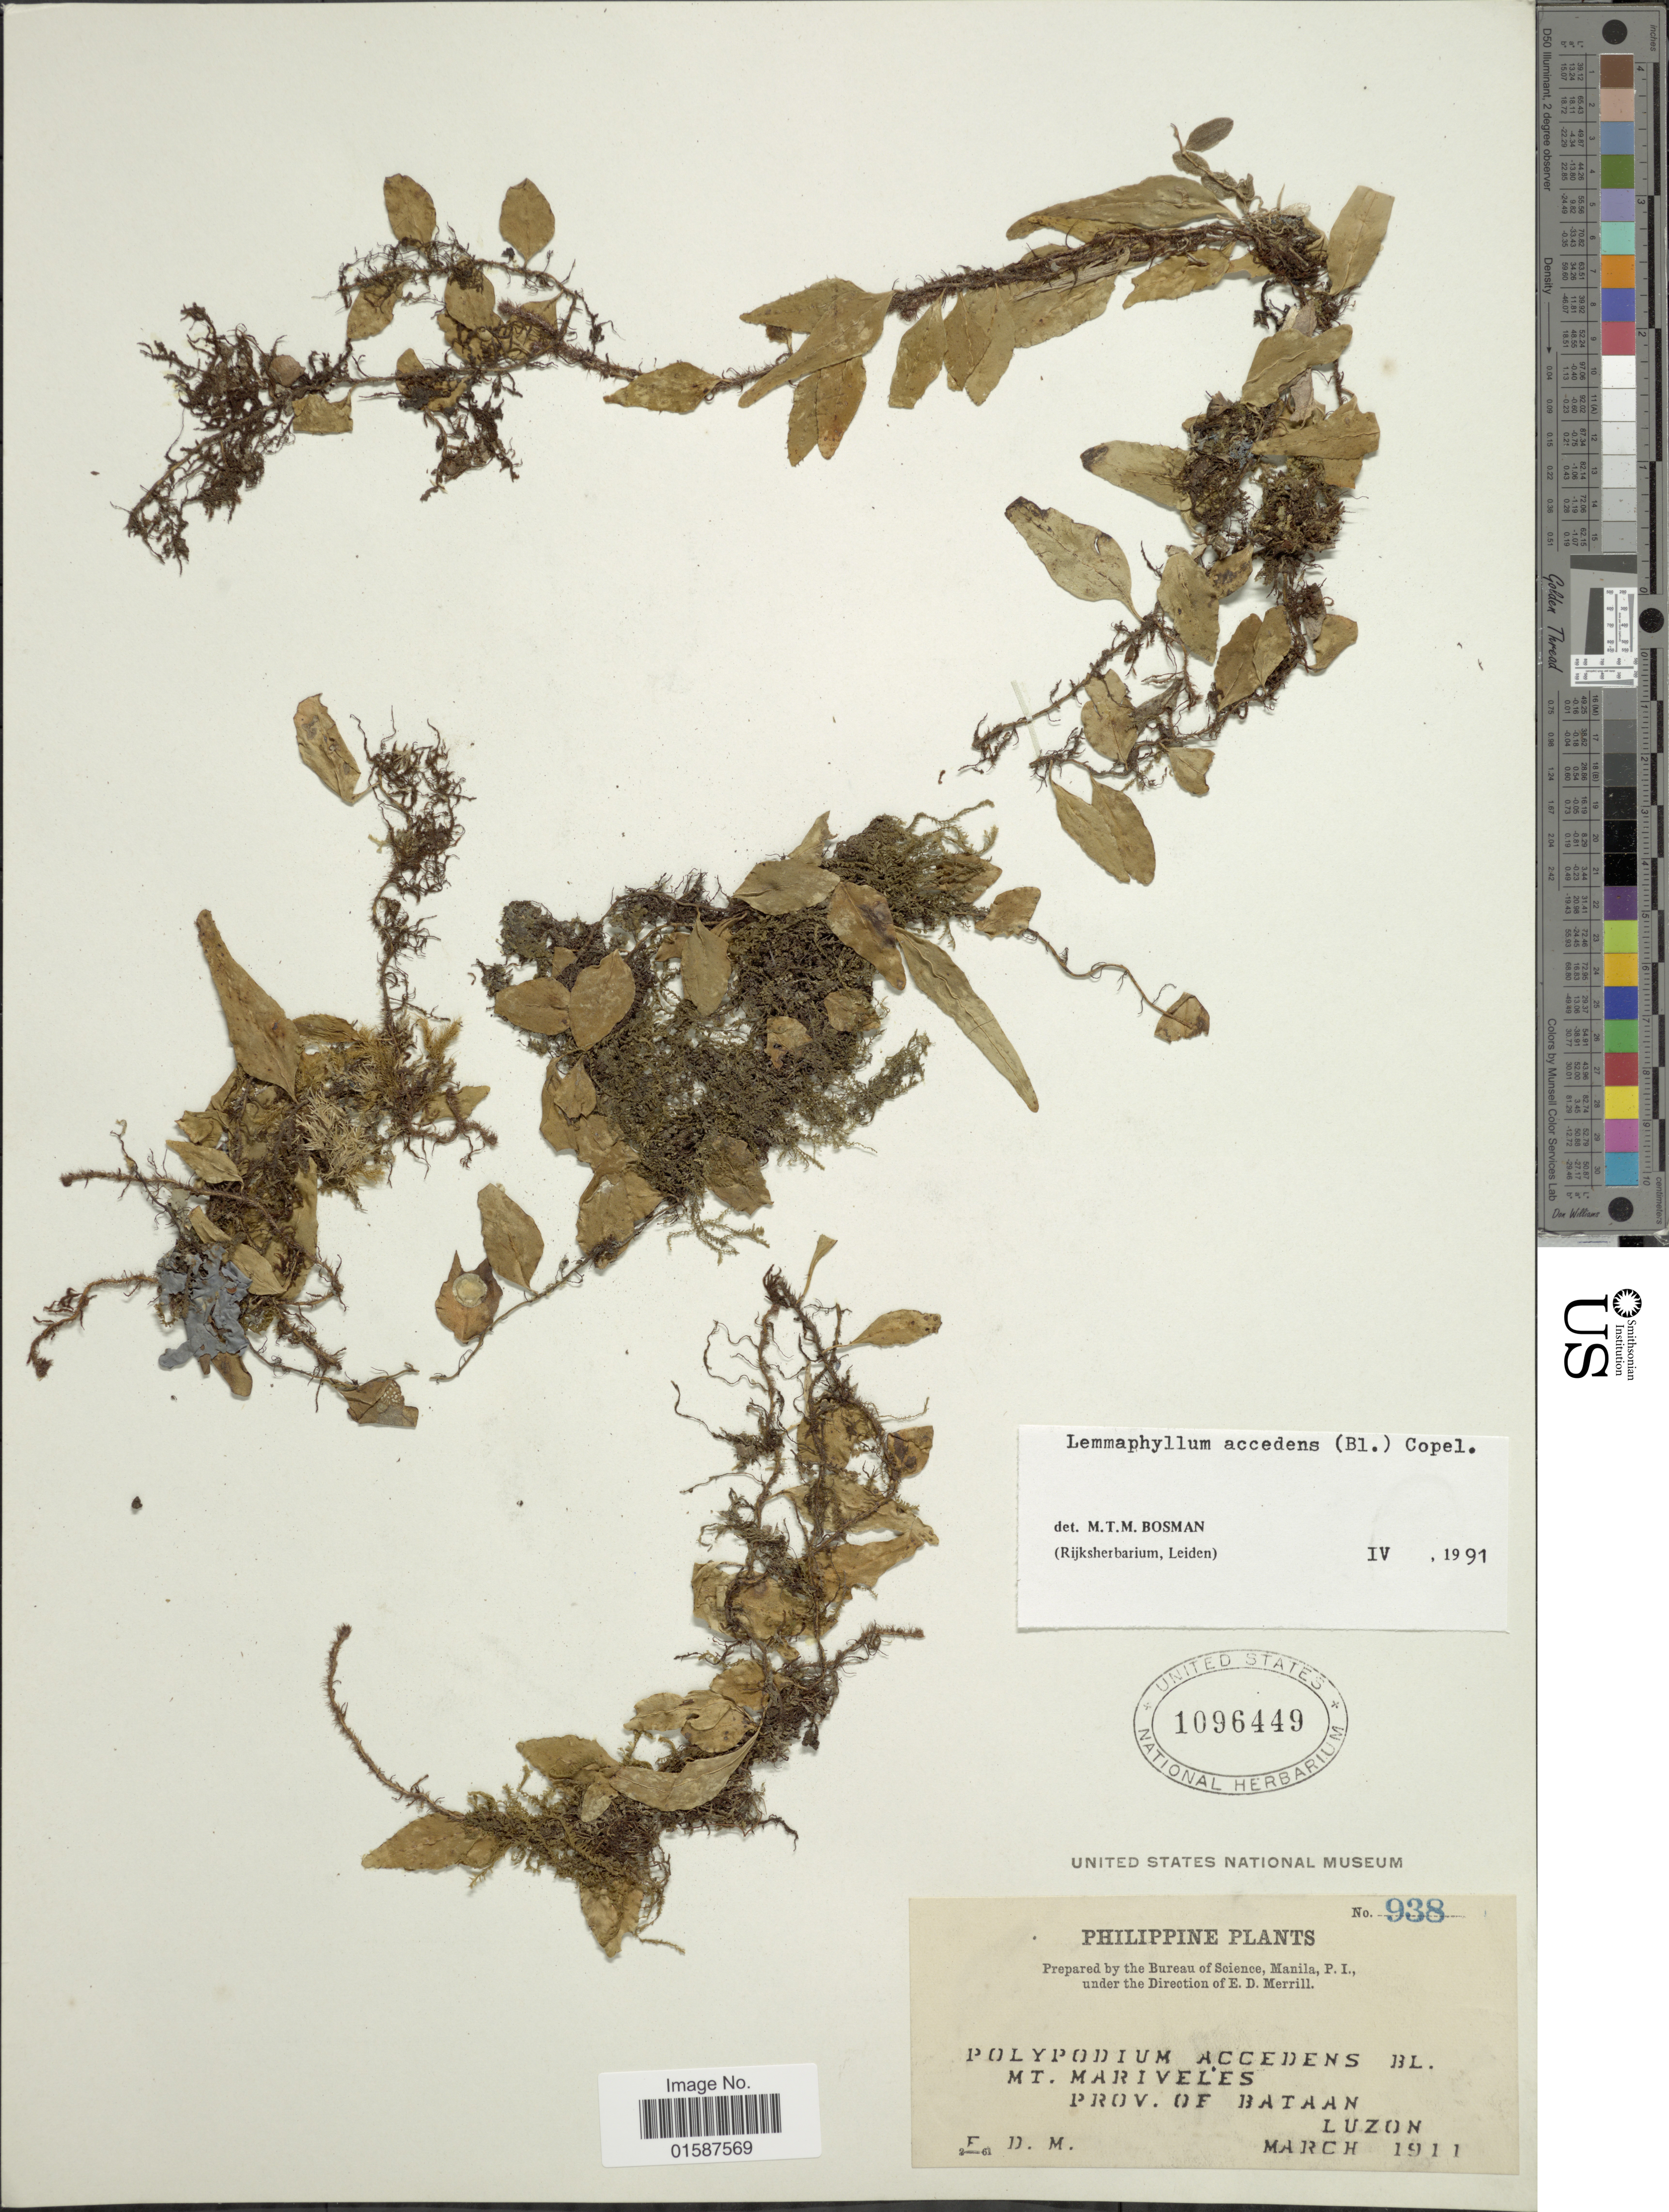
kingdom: Plantae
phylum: Tracheophyta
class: Polypodiopsida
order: Polypodiales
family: Polypodiaceae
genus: Lemmaphyllum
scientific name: Lemmaphyllum accedens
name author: (Blume) Donk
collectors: E. D. Merrill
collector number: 938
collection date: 1911-03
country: Philippines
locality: Mt. Mariveles, Prov. of Bataan, Luzon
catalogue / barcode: US 1096449